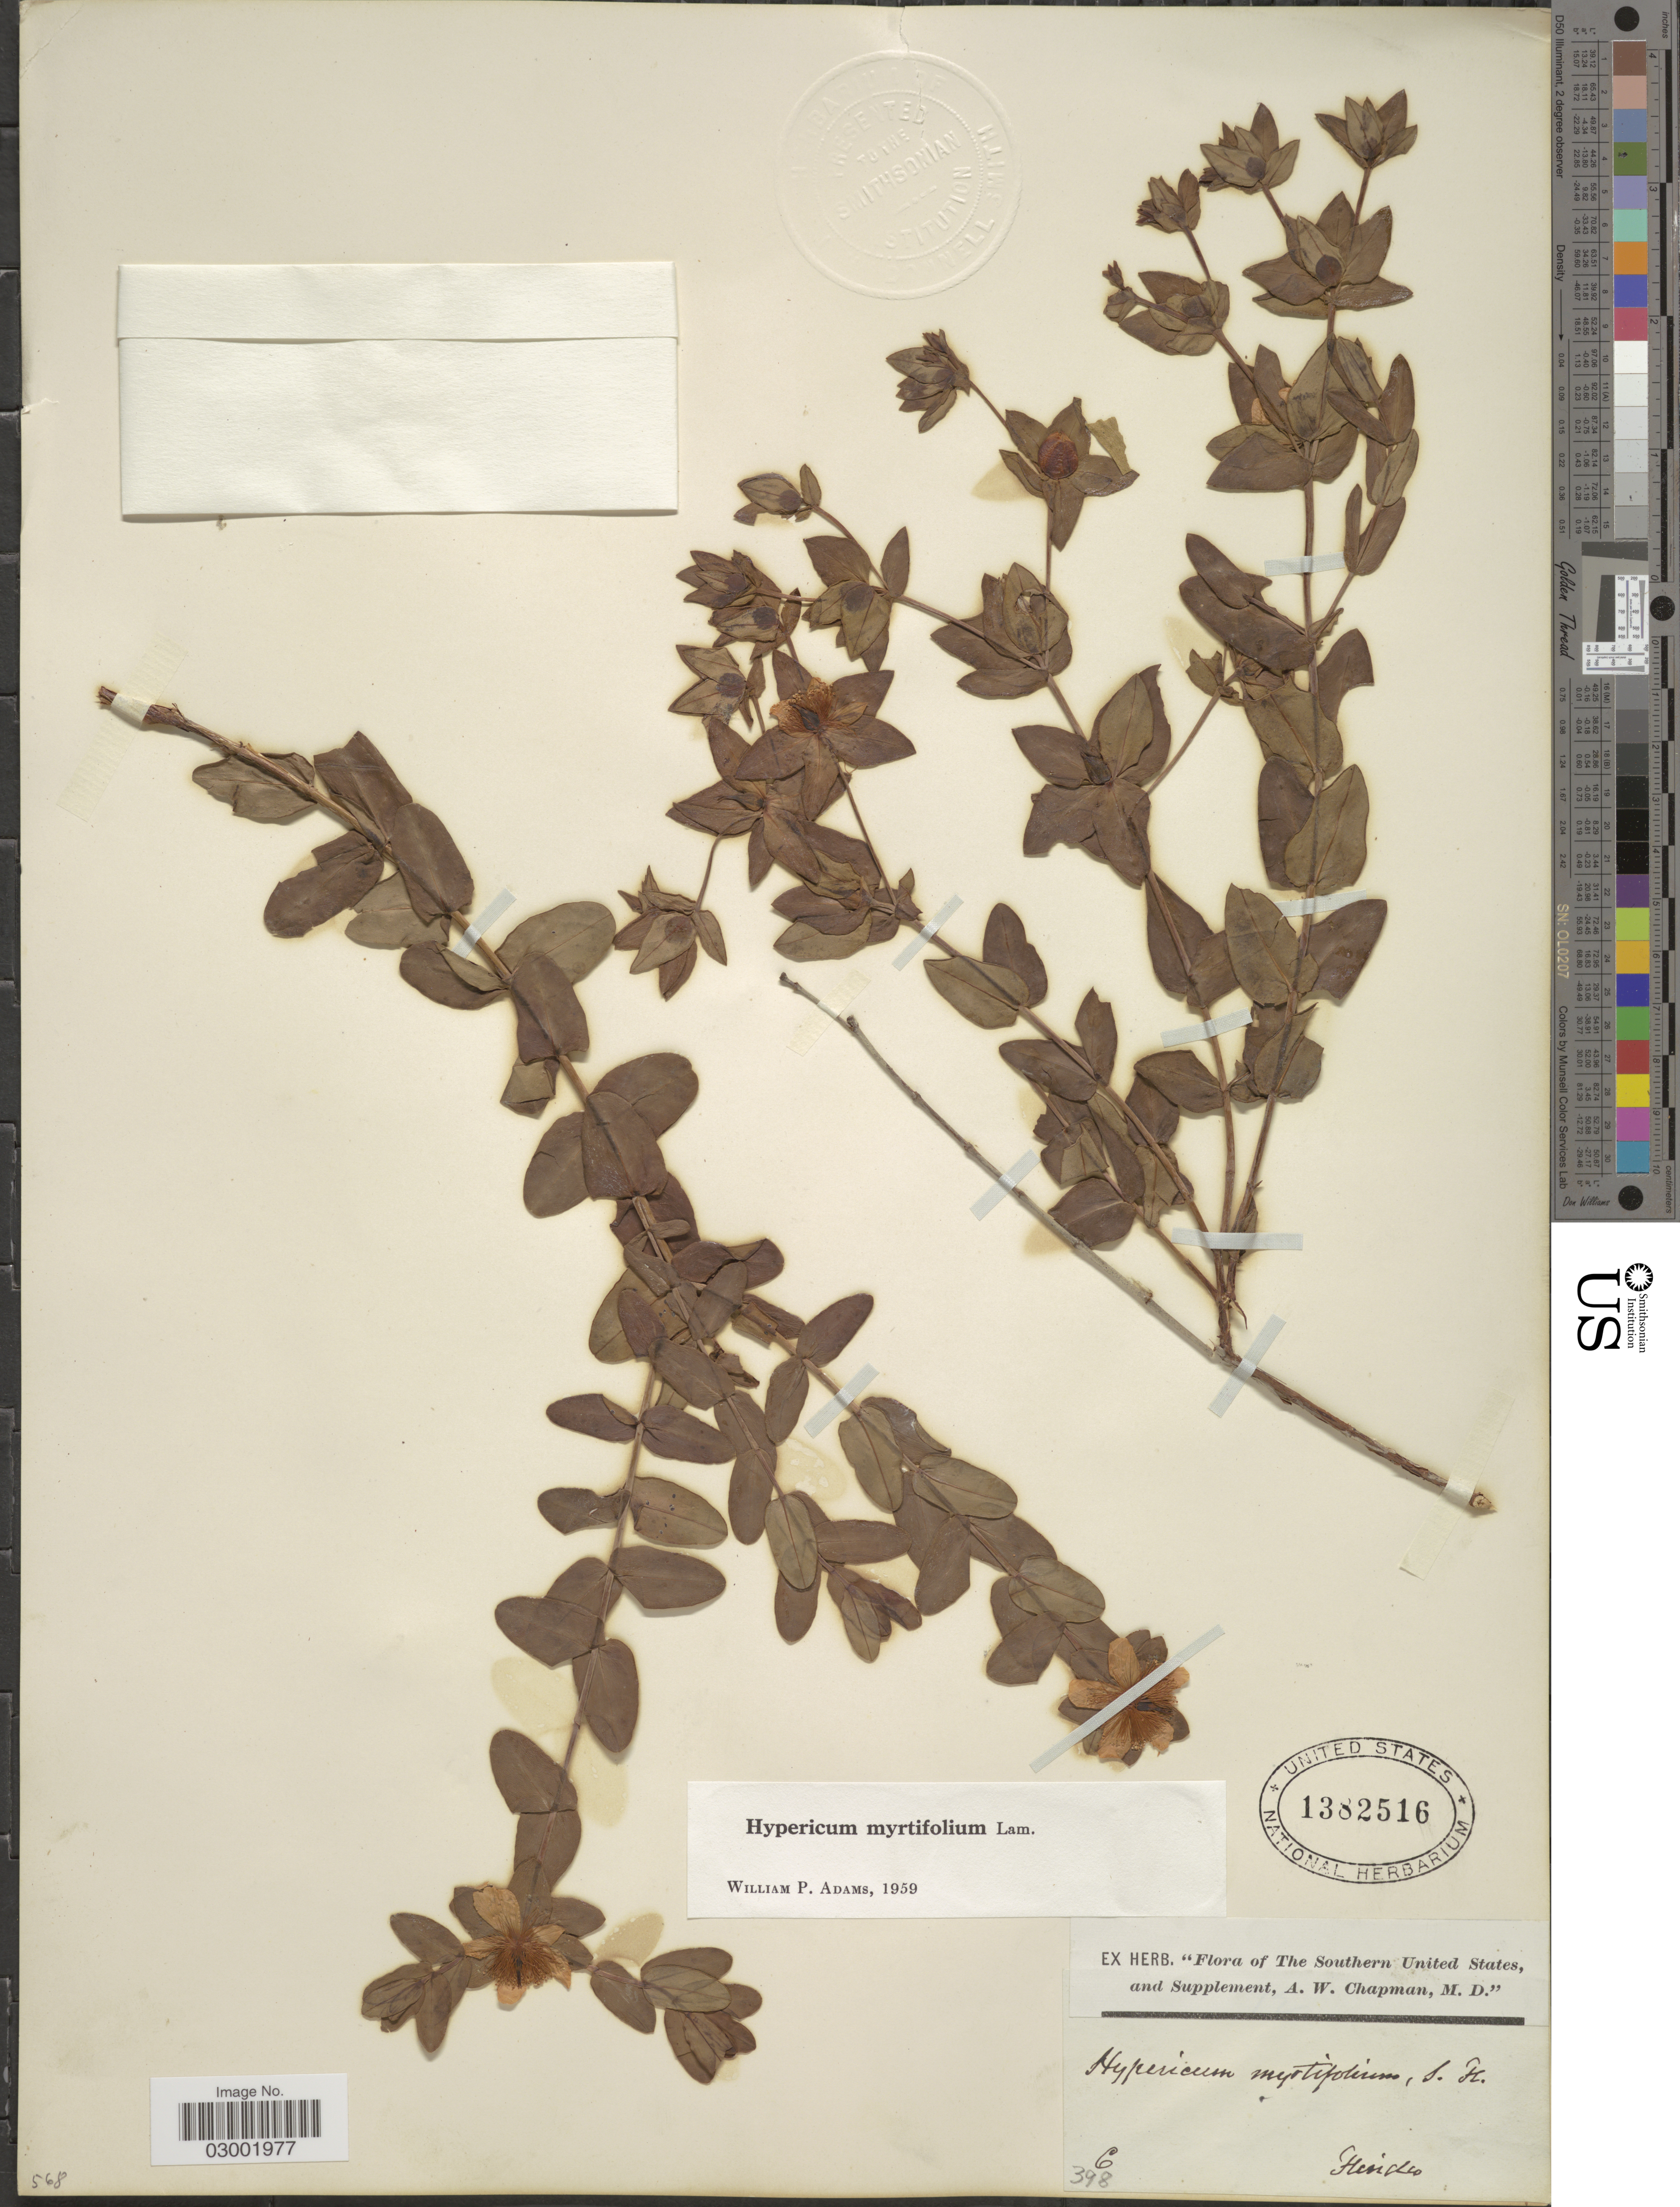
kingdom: Plantae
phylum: Tracheophyta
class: Magnoliopsida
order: Malpighiales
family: Hypericaceae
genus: Hypericum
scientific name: Hypericum myrtifolium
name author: Lam.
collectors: ex herb. A.W. Chapman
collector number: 398C*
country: United States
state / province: Florida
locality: The Southern United States, and supplement.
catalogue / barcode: US 1382516